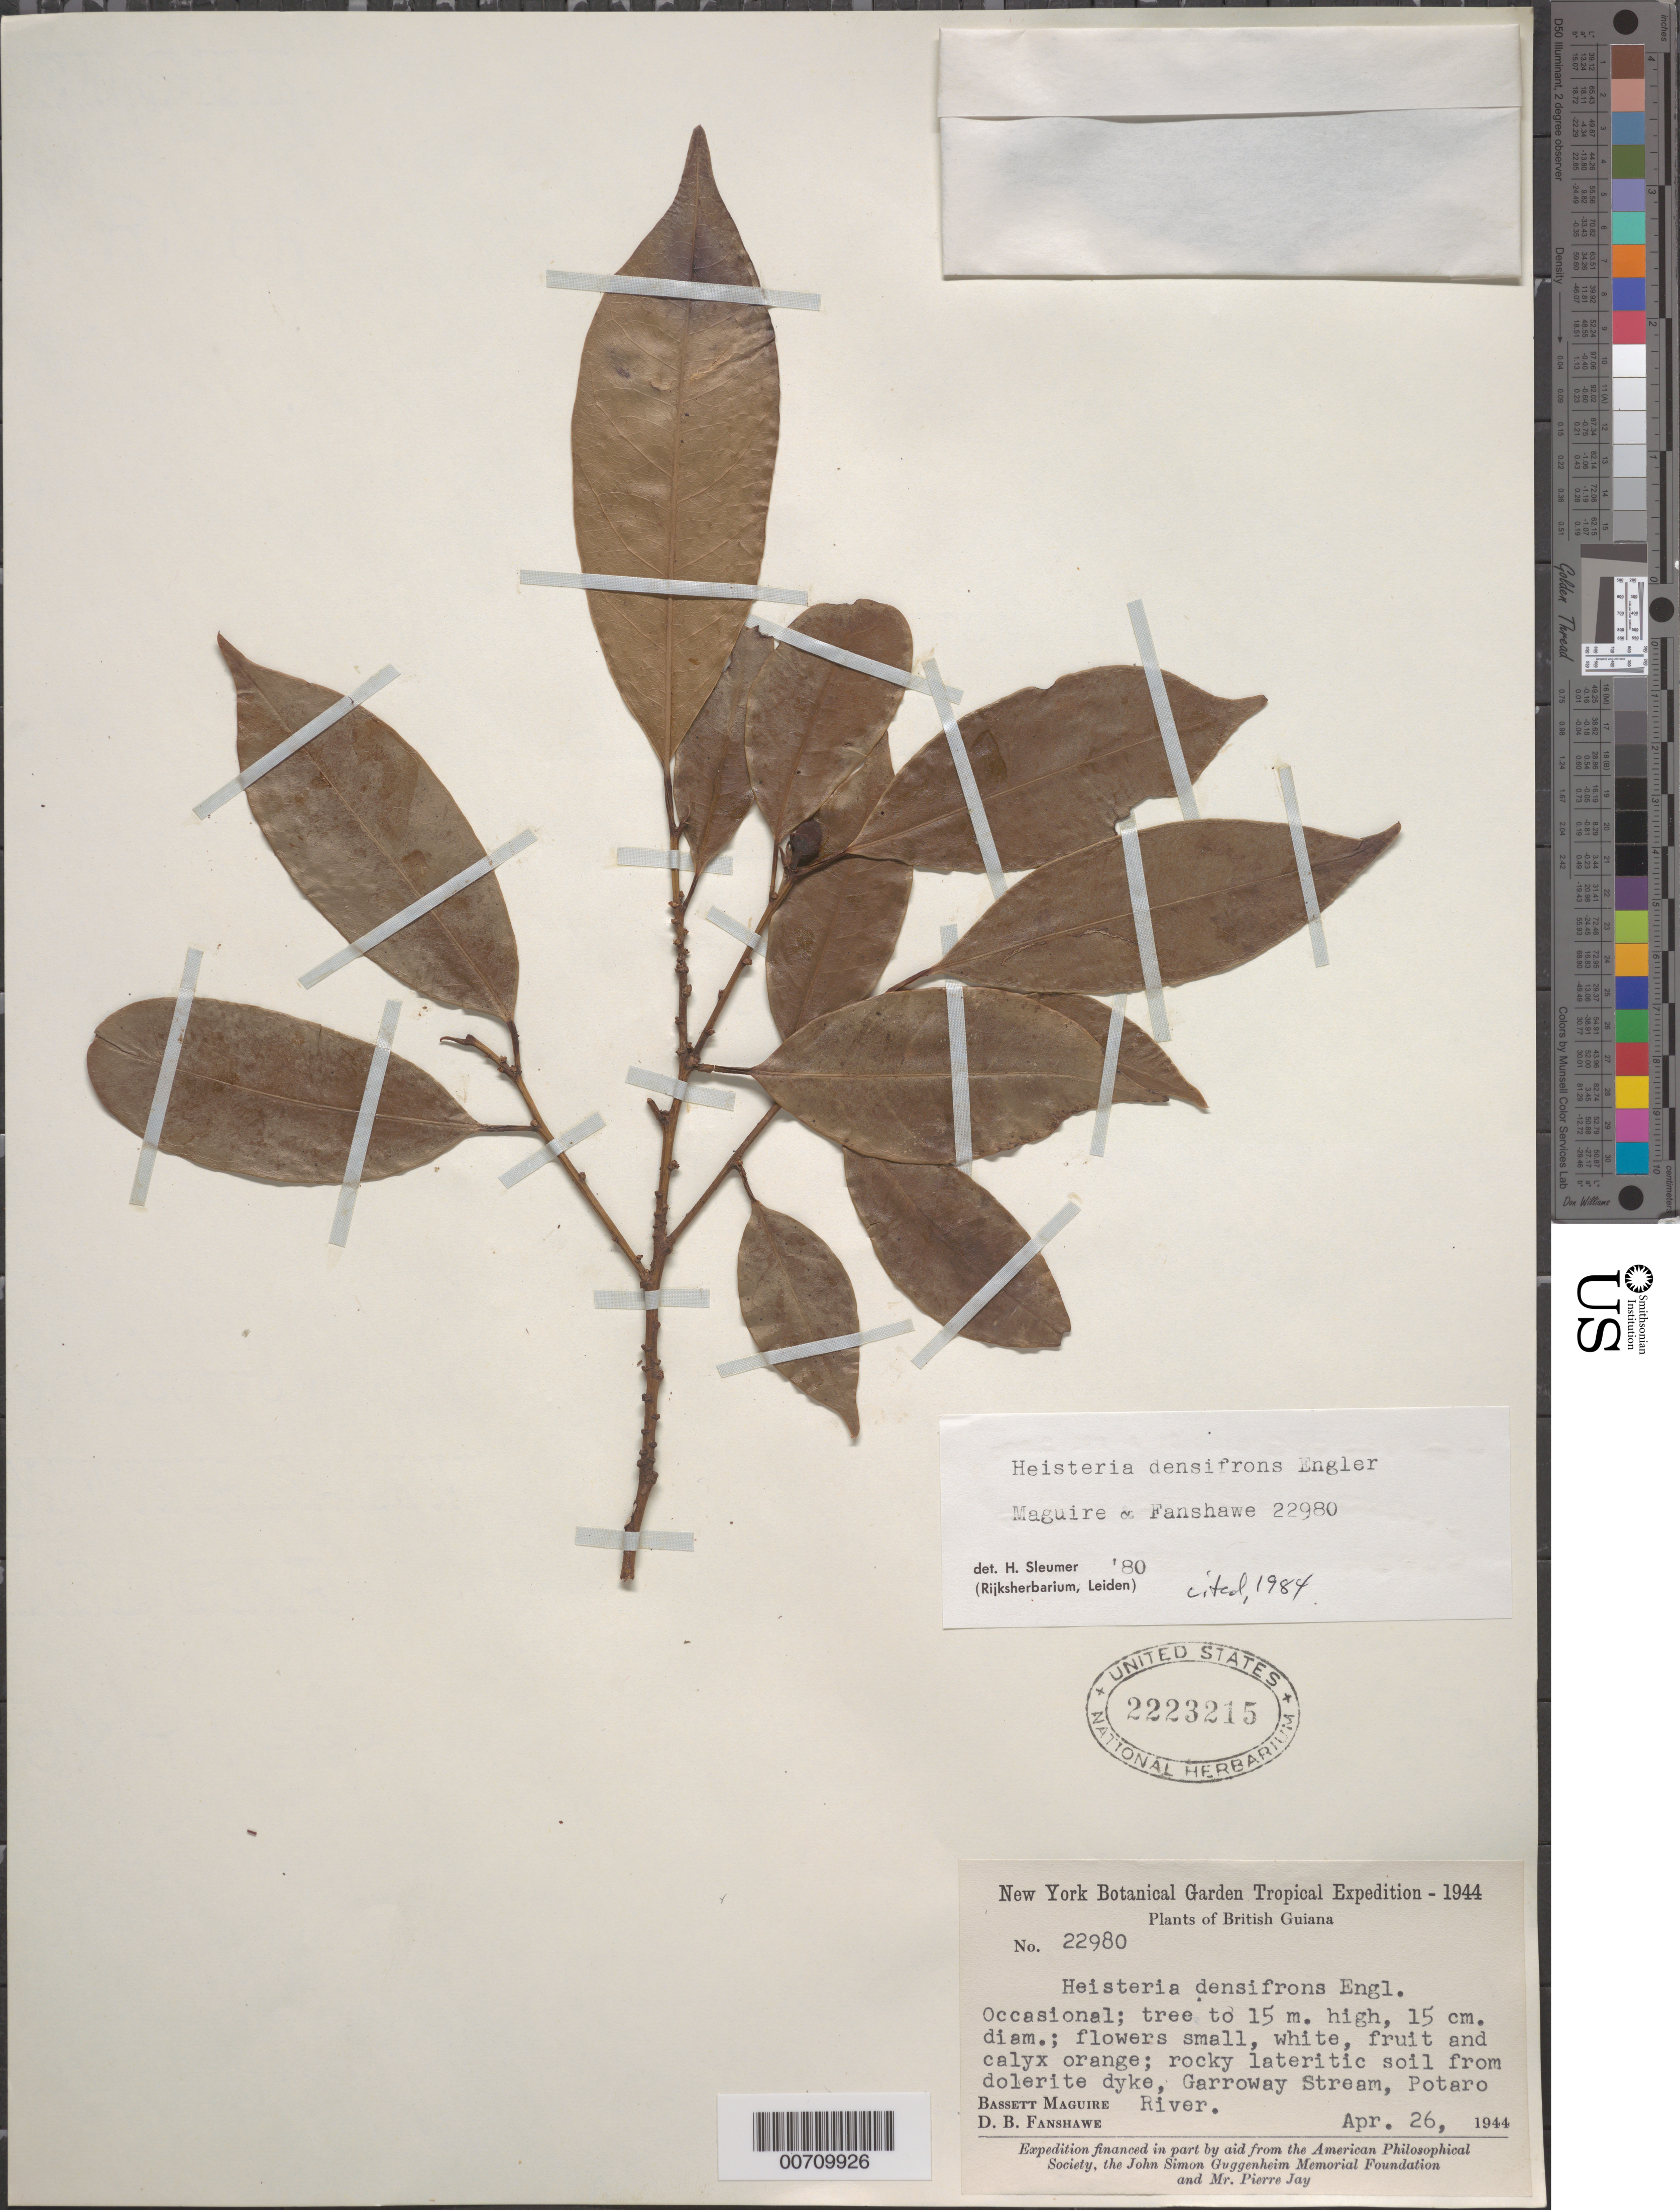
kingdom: Plantae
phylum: Tracheophyta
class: Magnoliopsida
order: Santalales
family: Erythropalaceae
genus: Heisteria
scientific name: Heisteria densifrons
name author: Engl.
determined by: Sleumer, H. O.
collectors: B. Maguire & D. B. Fanshawe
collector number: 22980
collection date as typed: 26-Apr-44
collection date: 1944-04-26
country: Guyana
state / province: Potaro-Siparuni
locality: Garraway Stream, Potaro River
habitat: Rocky lateritic soil from dolerite dyke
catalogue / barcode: US 2223215